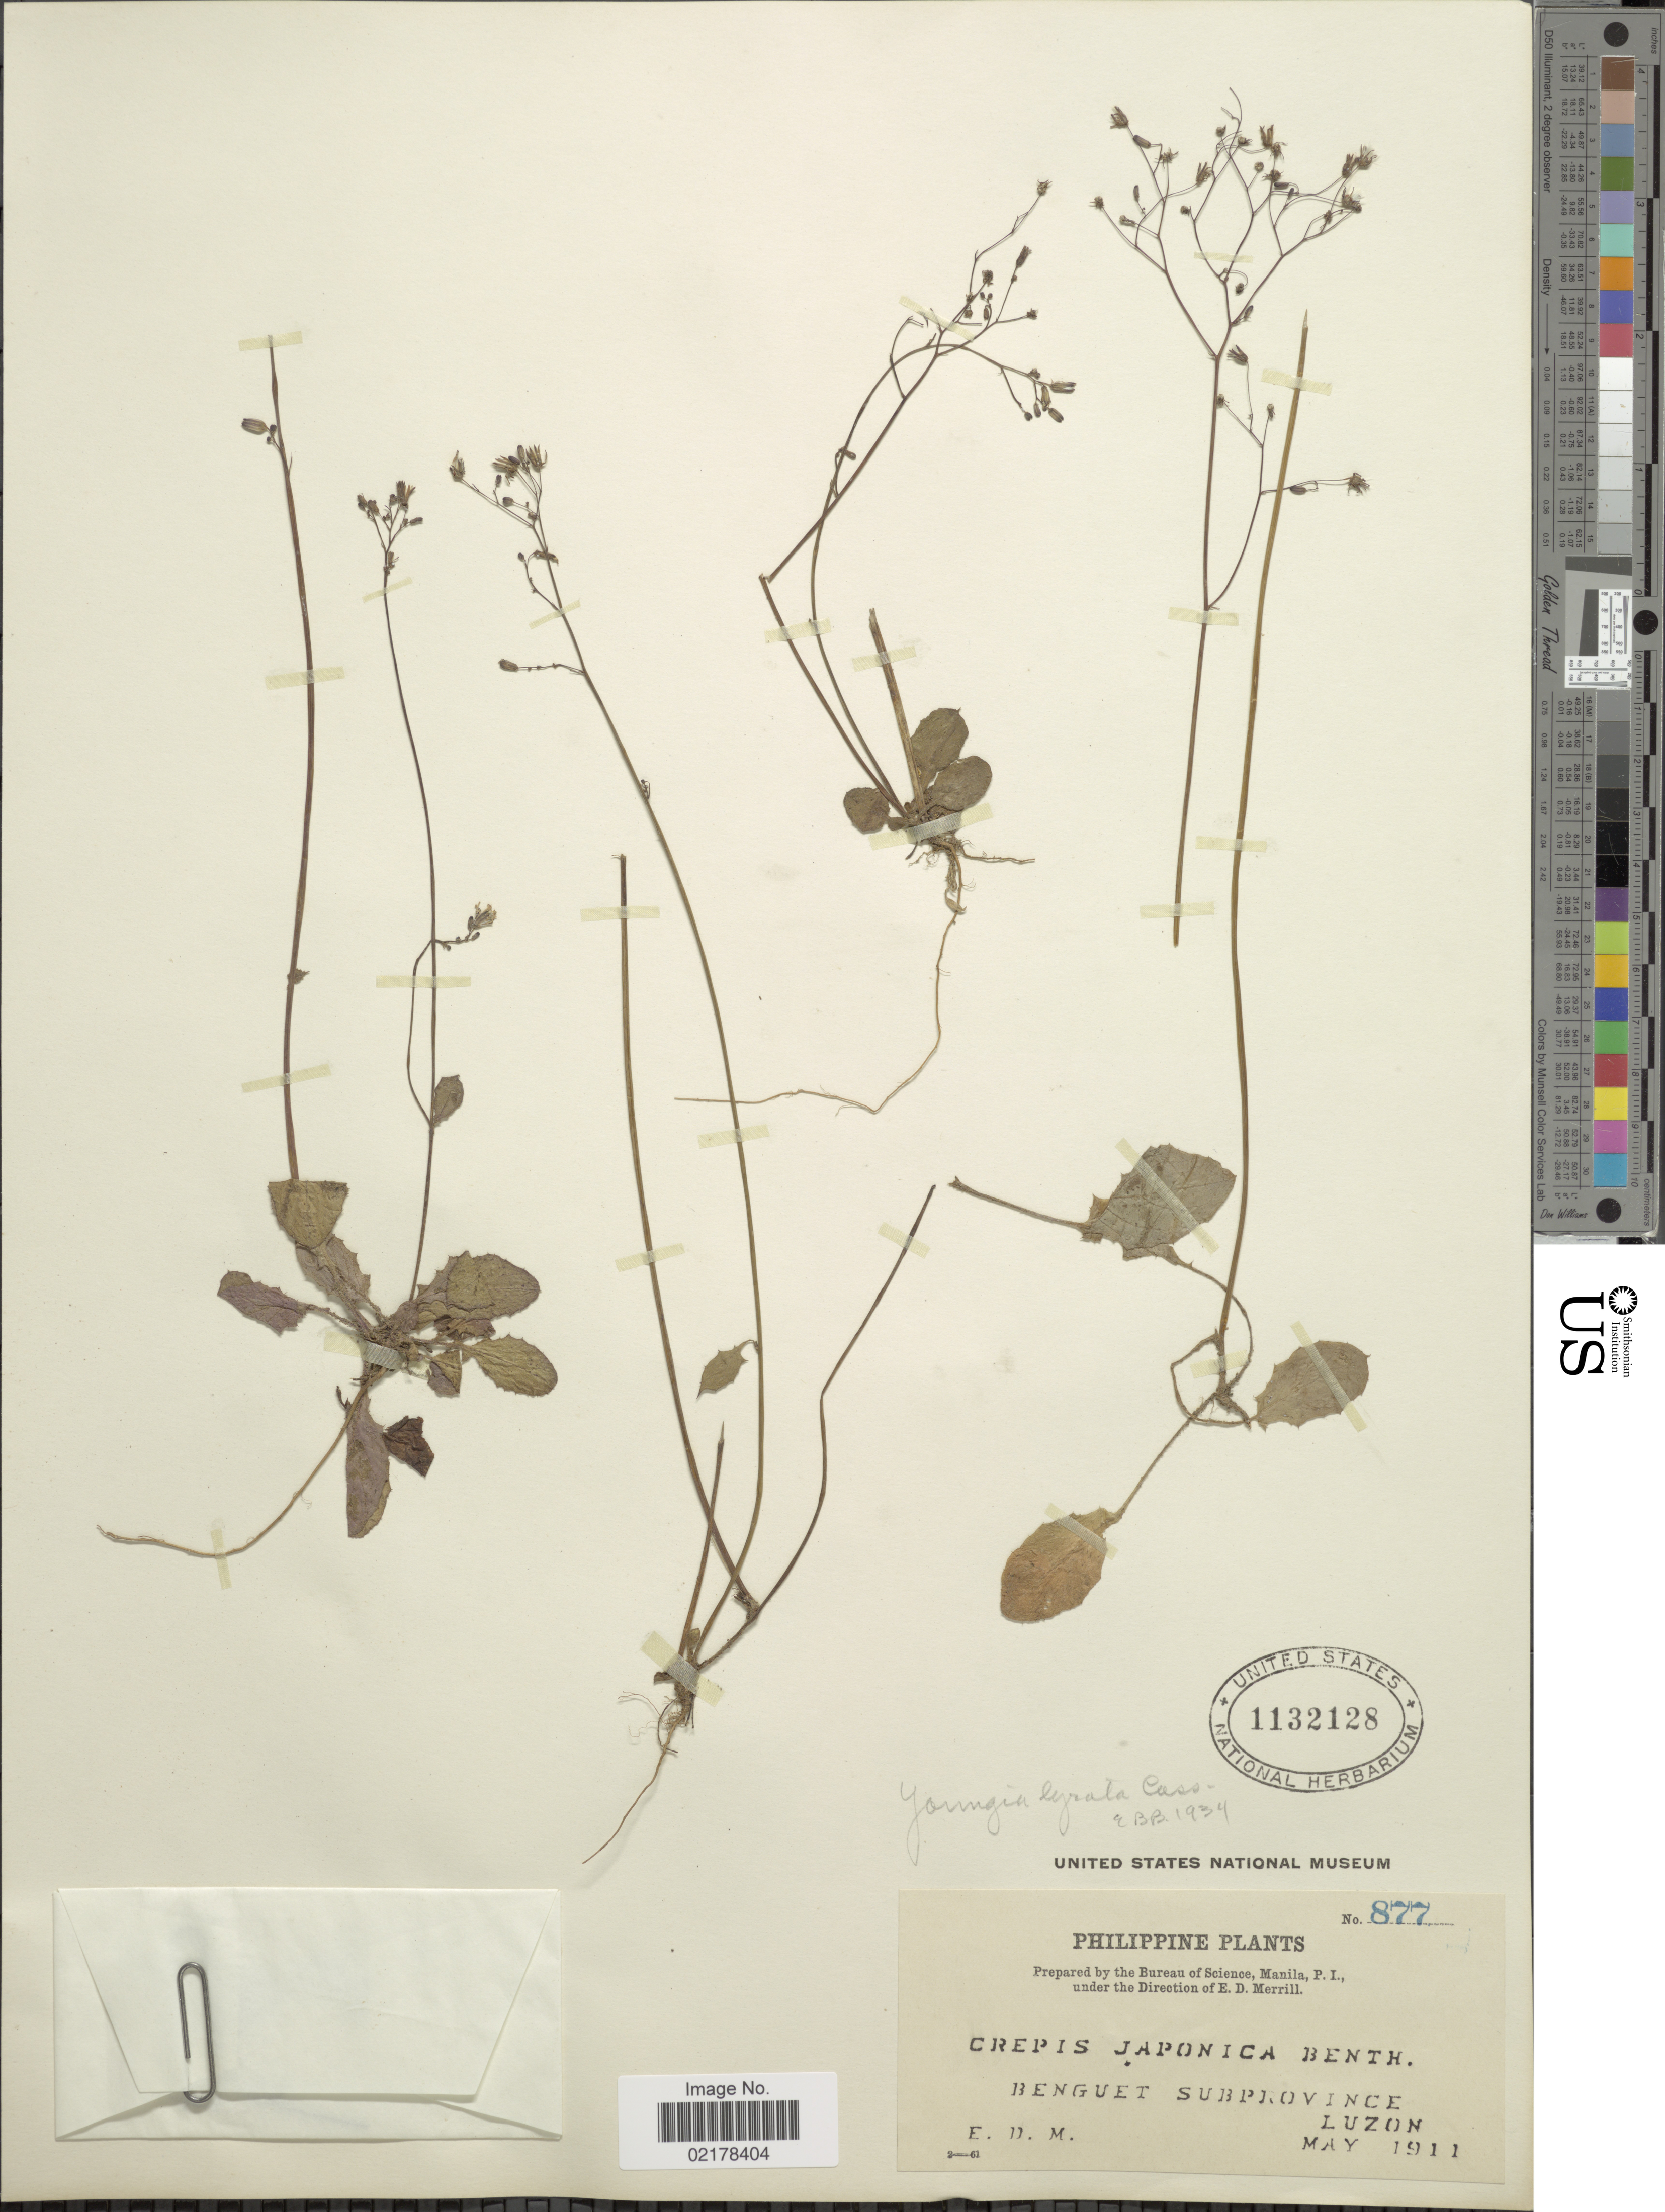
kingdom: Plantae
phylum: Tracheophyta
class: Magnoliopsida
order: Asterales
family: Asteraceae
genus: Youngia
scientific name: Youngia japonica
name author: (L.) DC.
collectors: E. D. Merrill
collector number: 877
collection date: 1911-05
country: Philippines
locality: Benguet Subprovince Luzon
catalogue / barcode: US 132128